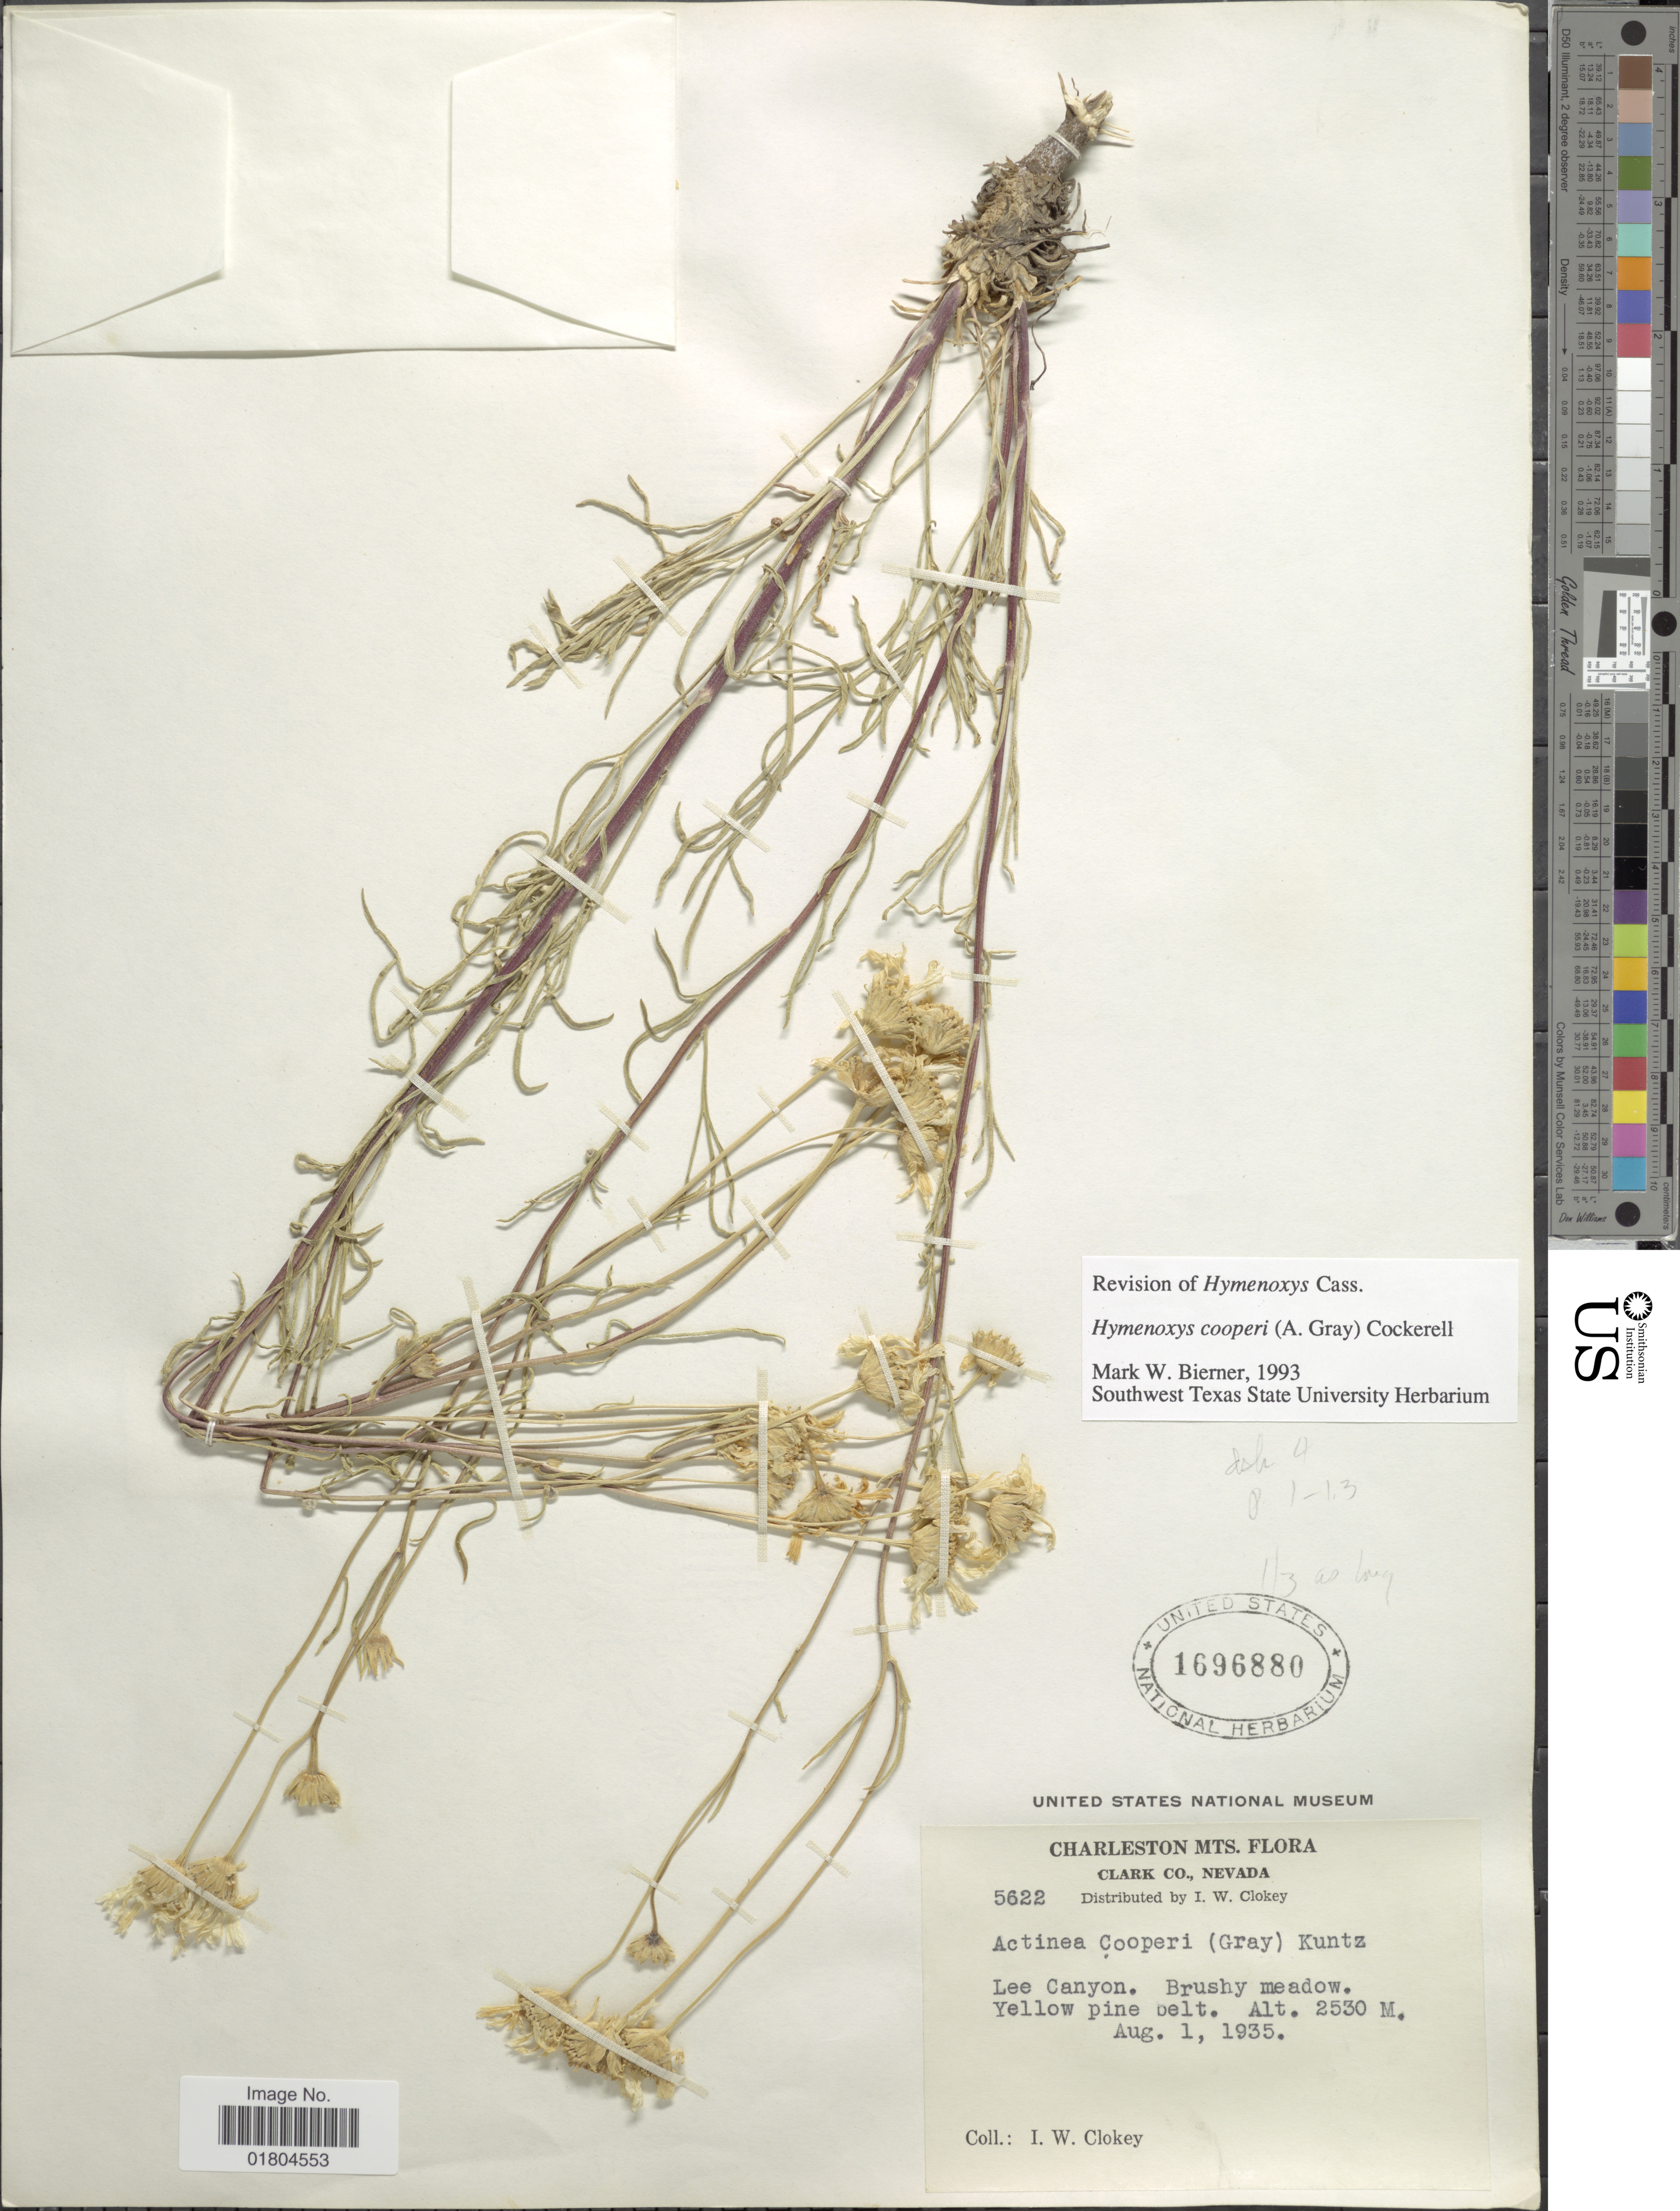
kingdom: Plantae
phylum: Tracheophyta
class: Magnoliopsida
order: Asterales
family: Asteraceae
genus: Hymenoxys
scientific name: Hymenoxys cooperi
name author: (A. Gray) Cockerell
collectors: I. W. Clokey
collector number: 5622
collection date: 1935-08-01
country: United States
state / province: Nevada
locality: Charleston Mts. Clark Co. Lee Canon. Yellow pine belt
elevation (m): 2530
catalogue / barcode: US 1696880